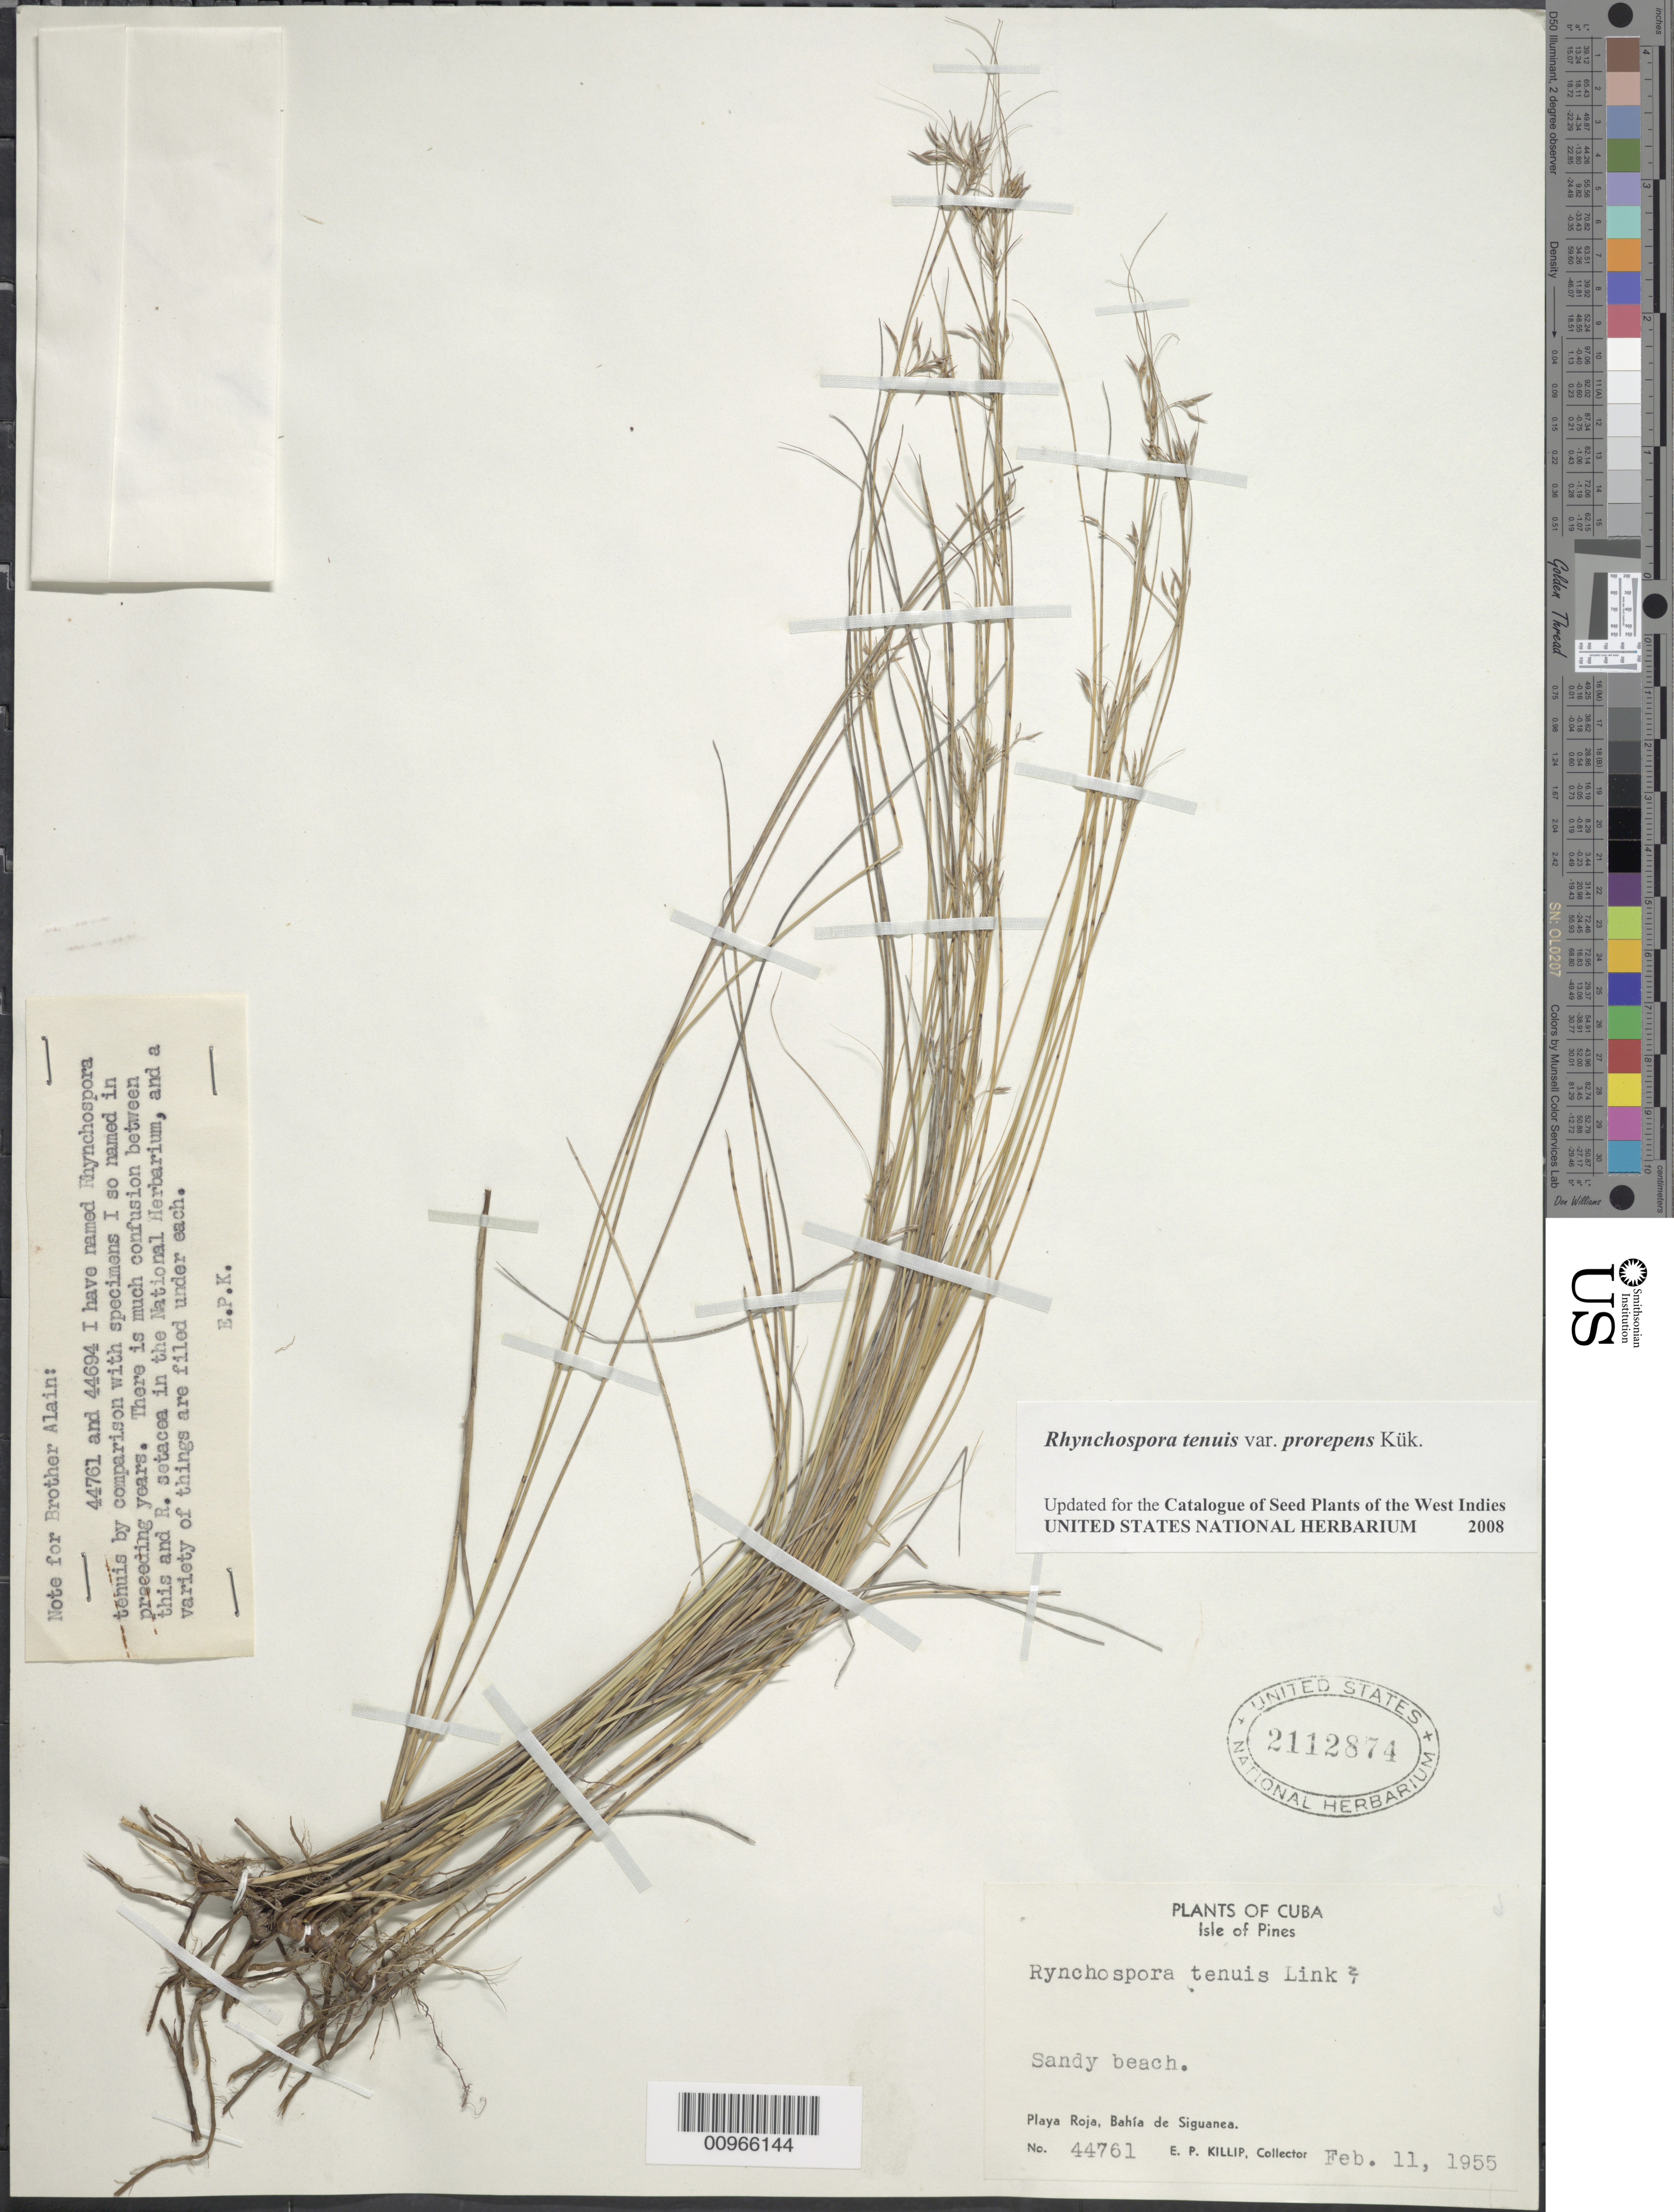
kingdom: Plantae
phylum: Tracheophyta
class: Liliopsida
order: Poales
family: Cyperaceae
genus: Rhynchospora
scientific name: Rhynchospora tenuis var. prorepens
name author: Kük.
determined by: Strong, M. T., (US), Smithsonian Institution - National Museum of Natural History (UNITED STATES)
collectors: E. P. Killip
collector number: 44761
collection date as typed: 11 Feb 1955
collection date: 1955-02-11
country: Cuba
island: Isla de la Juventud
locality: Playa Roja, Bahía de Siguanea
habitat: Sandy beach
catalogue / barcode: US 2112874